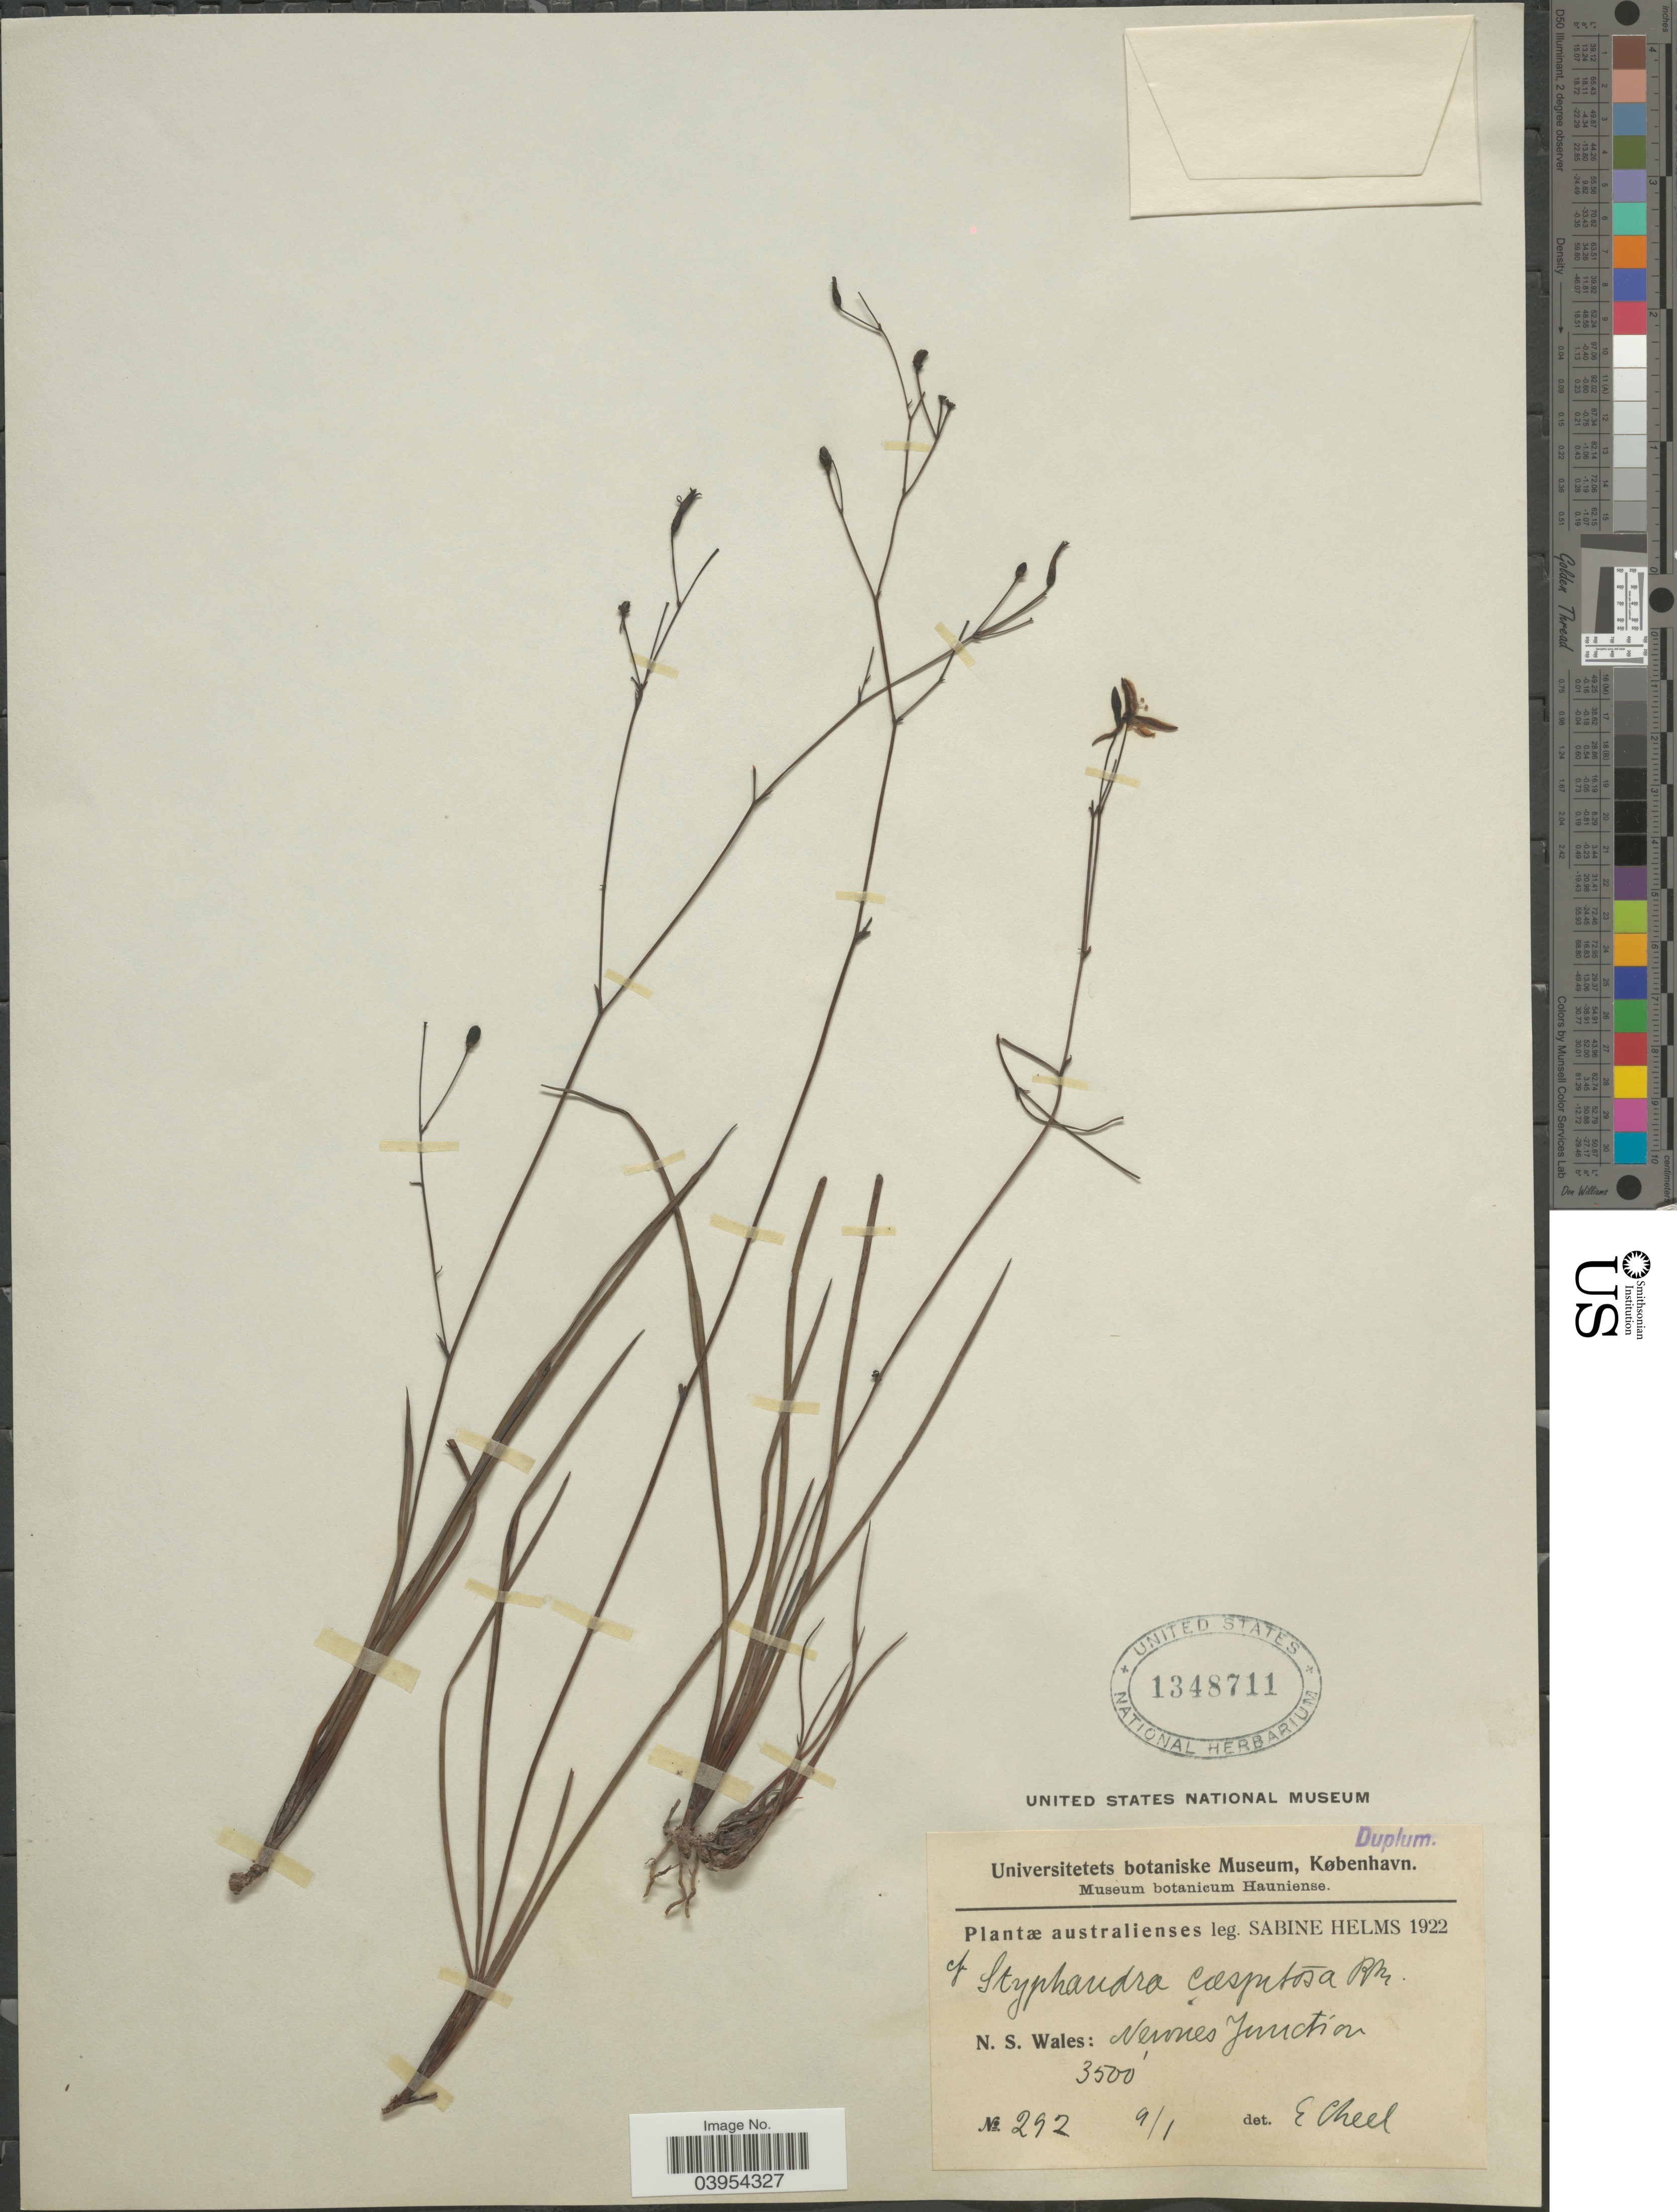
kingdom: Plantae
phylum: Tracheophyta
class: Liliopsida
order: Asparagales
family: Asphodelaceae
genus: Thelionema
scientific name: Thelionema caespitosum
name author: (R. Br.) R.J.F. Hend.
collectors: S. Helms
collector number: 292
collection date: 1922-01-09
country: Australia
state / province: New South Wales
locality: Newnes Junction.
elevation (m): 1067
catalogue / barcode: US 1348711